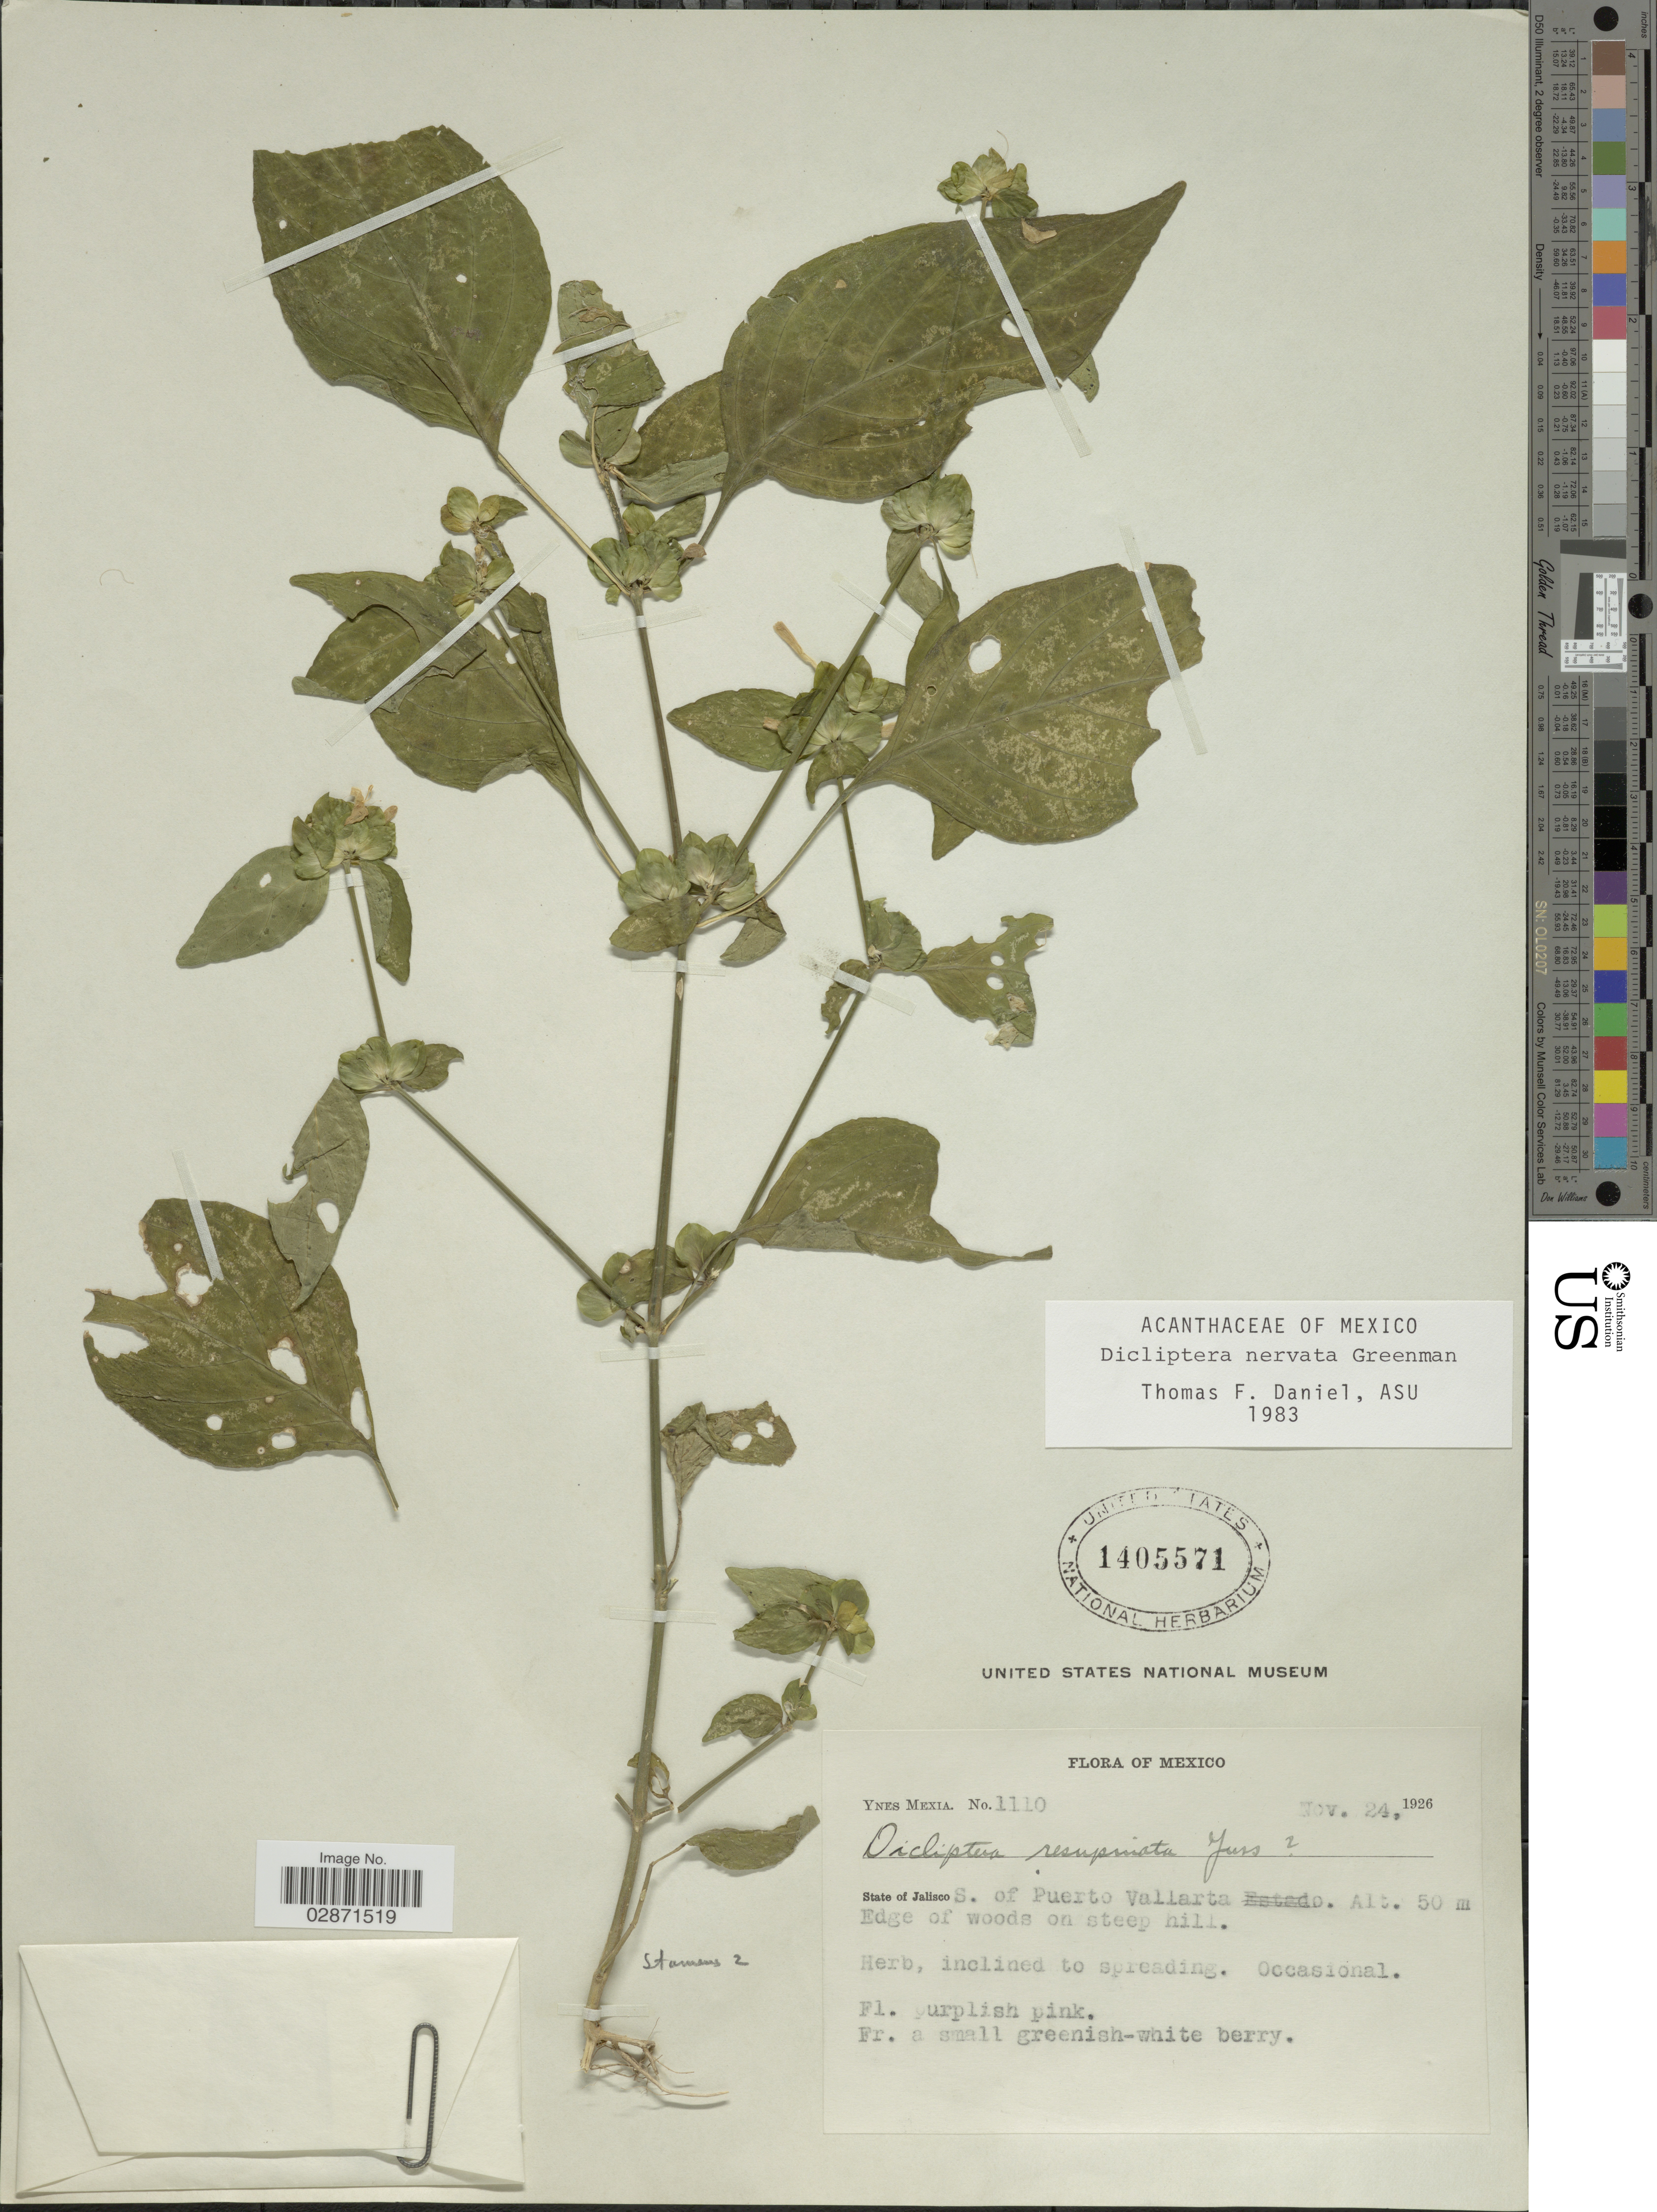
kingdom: Plantae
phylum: Tracheophyta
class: Magnoliopsida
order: Lamiales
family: Acanthaceae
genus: Dicliptera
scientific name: Dicliptera nervata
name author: Greenm.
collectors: Y. Mexia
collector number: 1110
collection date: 1926-11-24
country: Mexico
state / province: Jalisco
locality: S. of Puerto Vallarta.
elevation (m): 50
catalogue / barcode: US 1405571